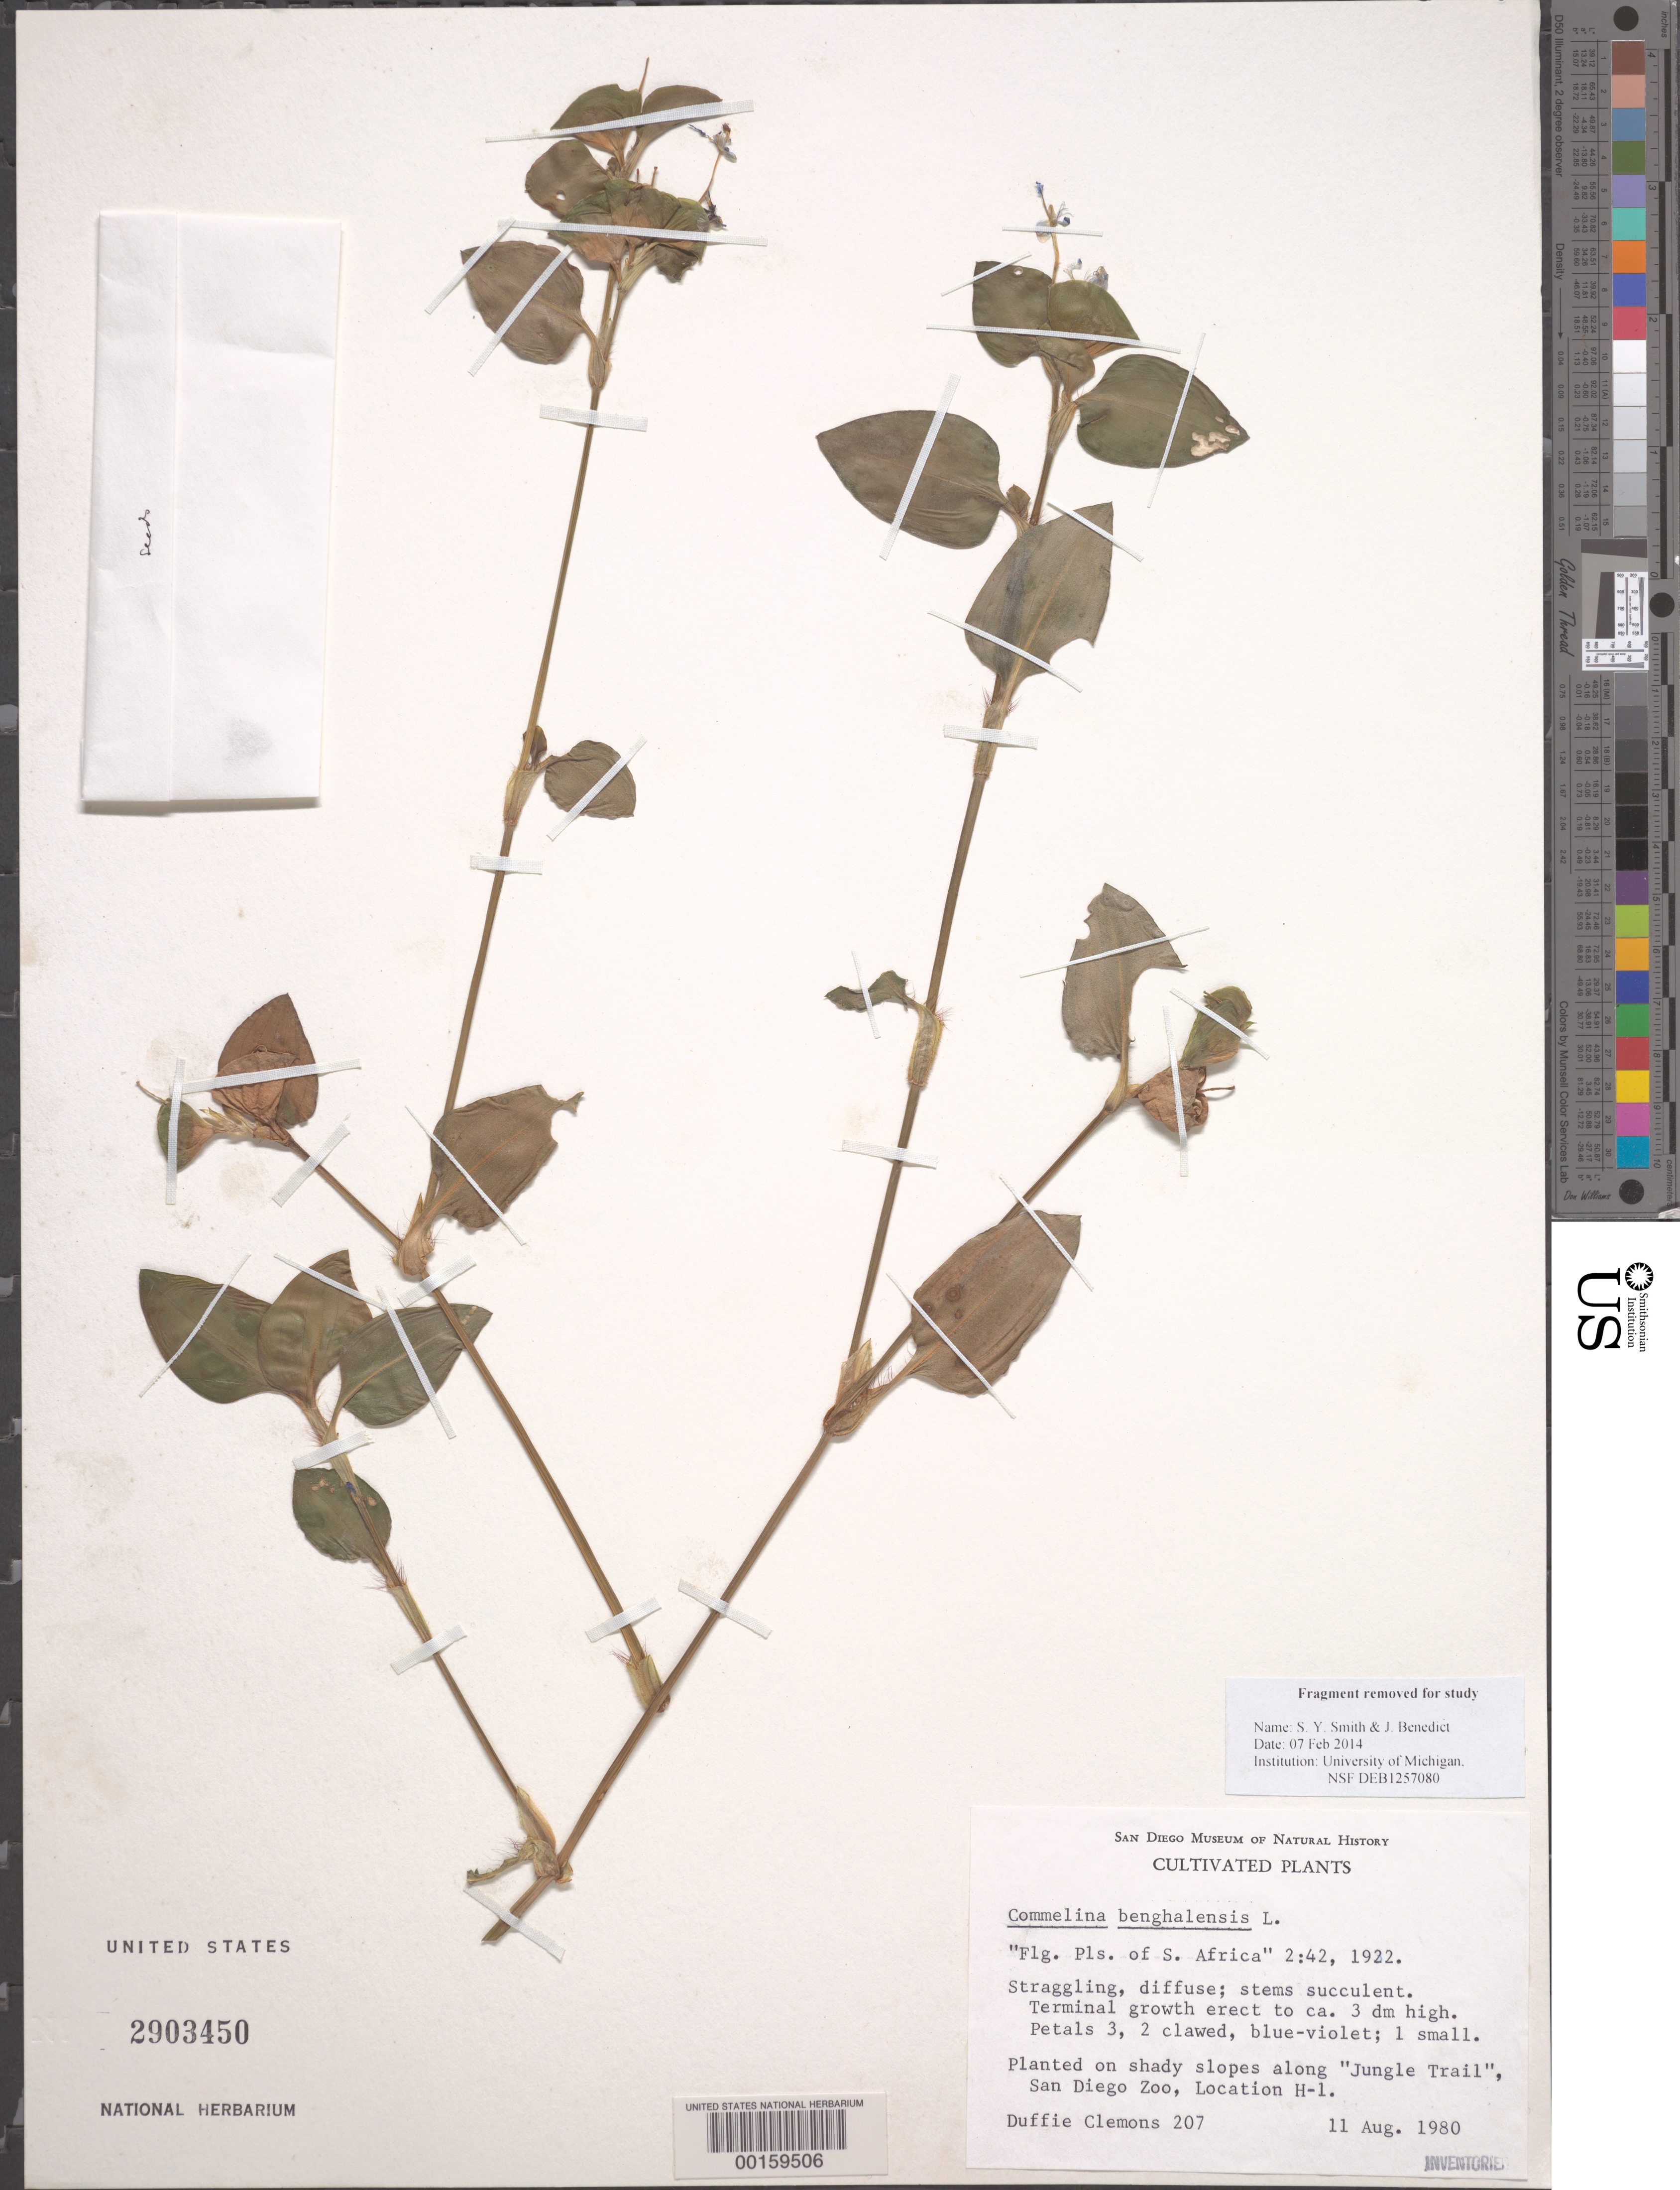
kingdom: Plantae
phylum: Tracheophyta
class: Liliopsida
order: Commelinales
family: Commelinaceae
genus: Commelina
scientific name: Commelina benghalensis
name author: L.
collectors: D. Clemons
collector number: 207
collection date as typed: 11 Aug 1980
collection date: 1980-08-11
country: Panama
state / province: Chiriquí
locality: Around San Felix.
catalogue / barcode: US 2903450